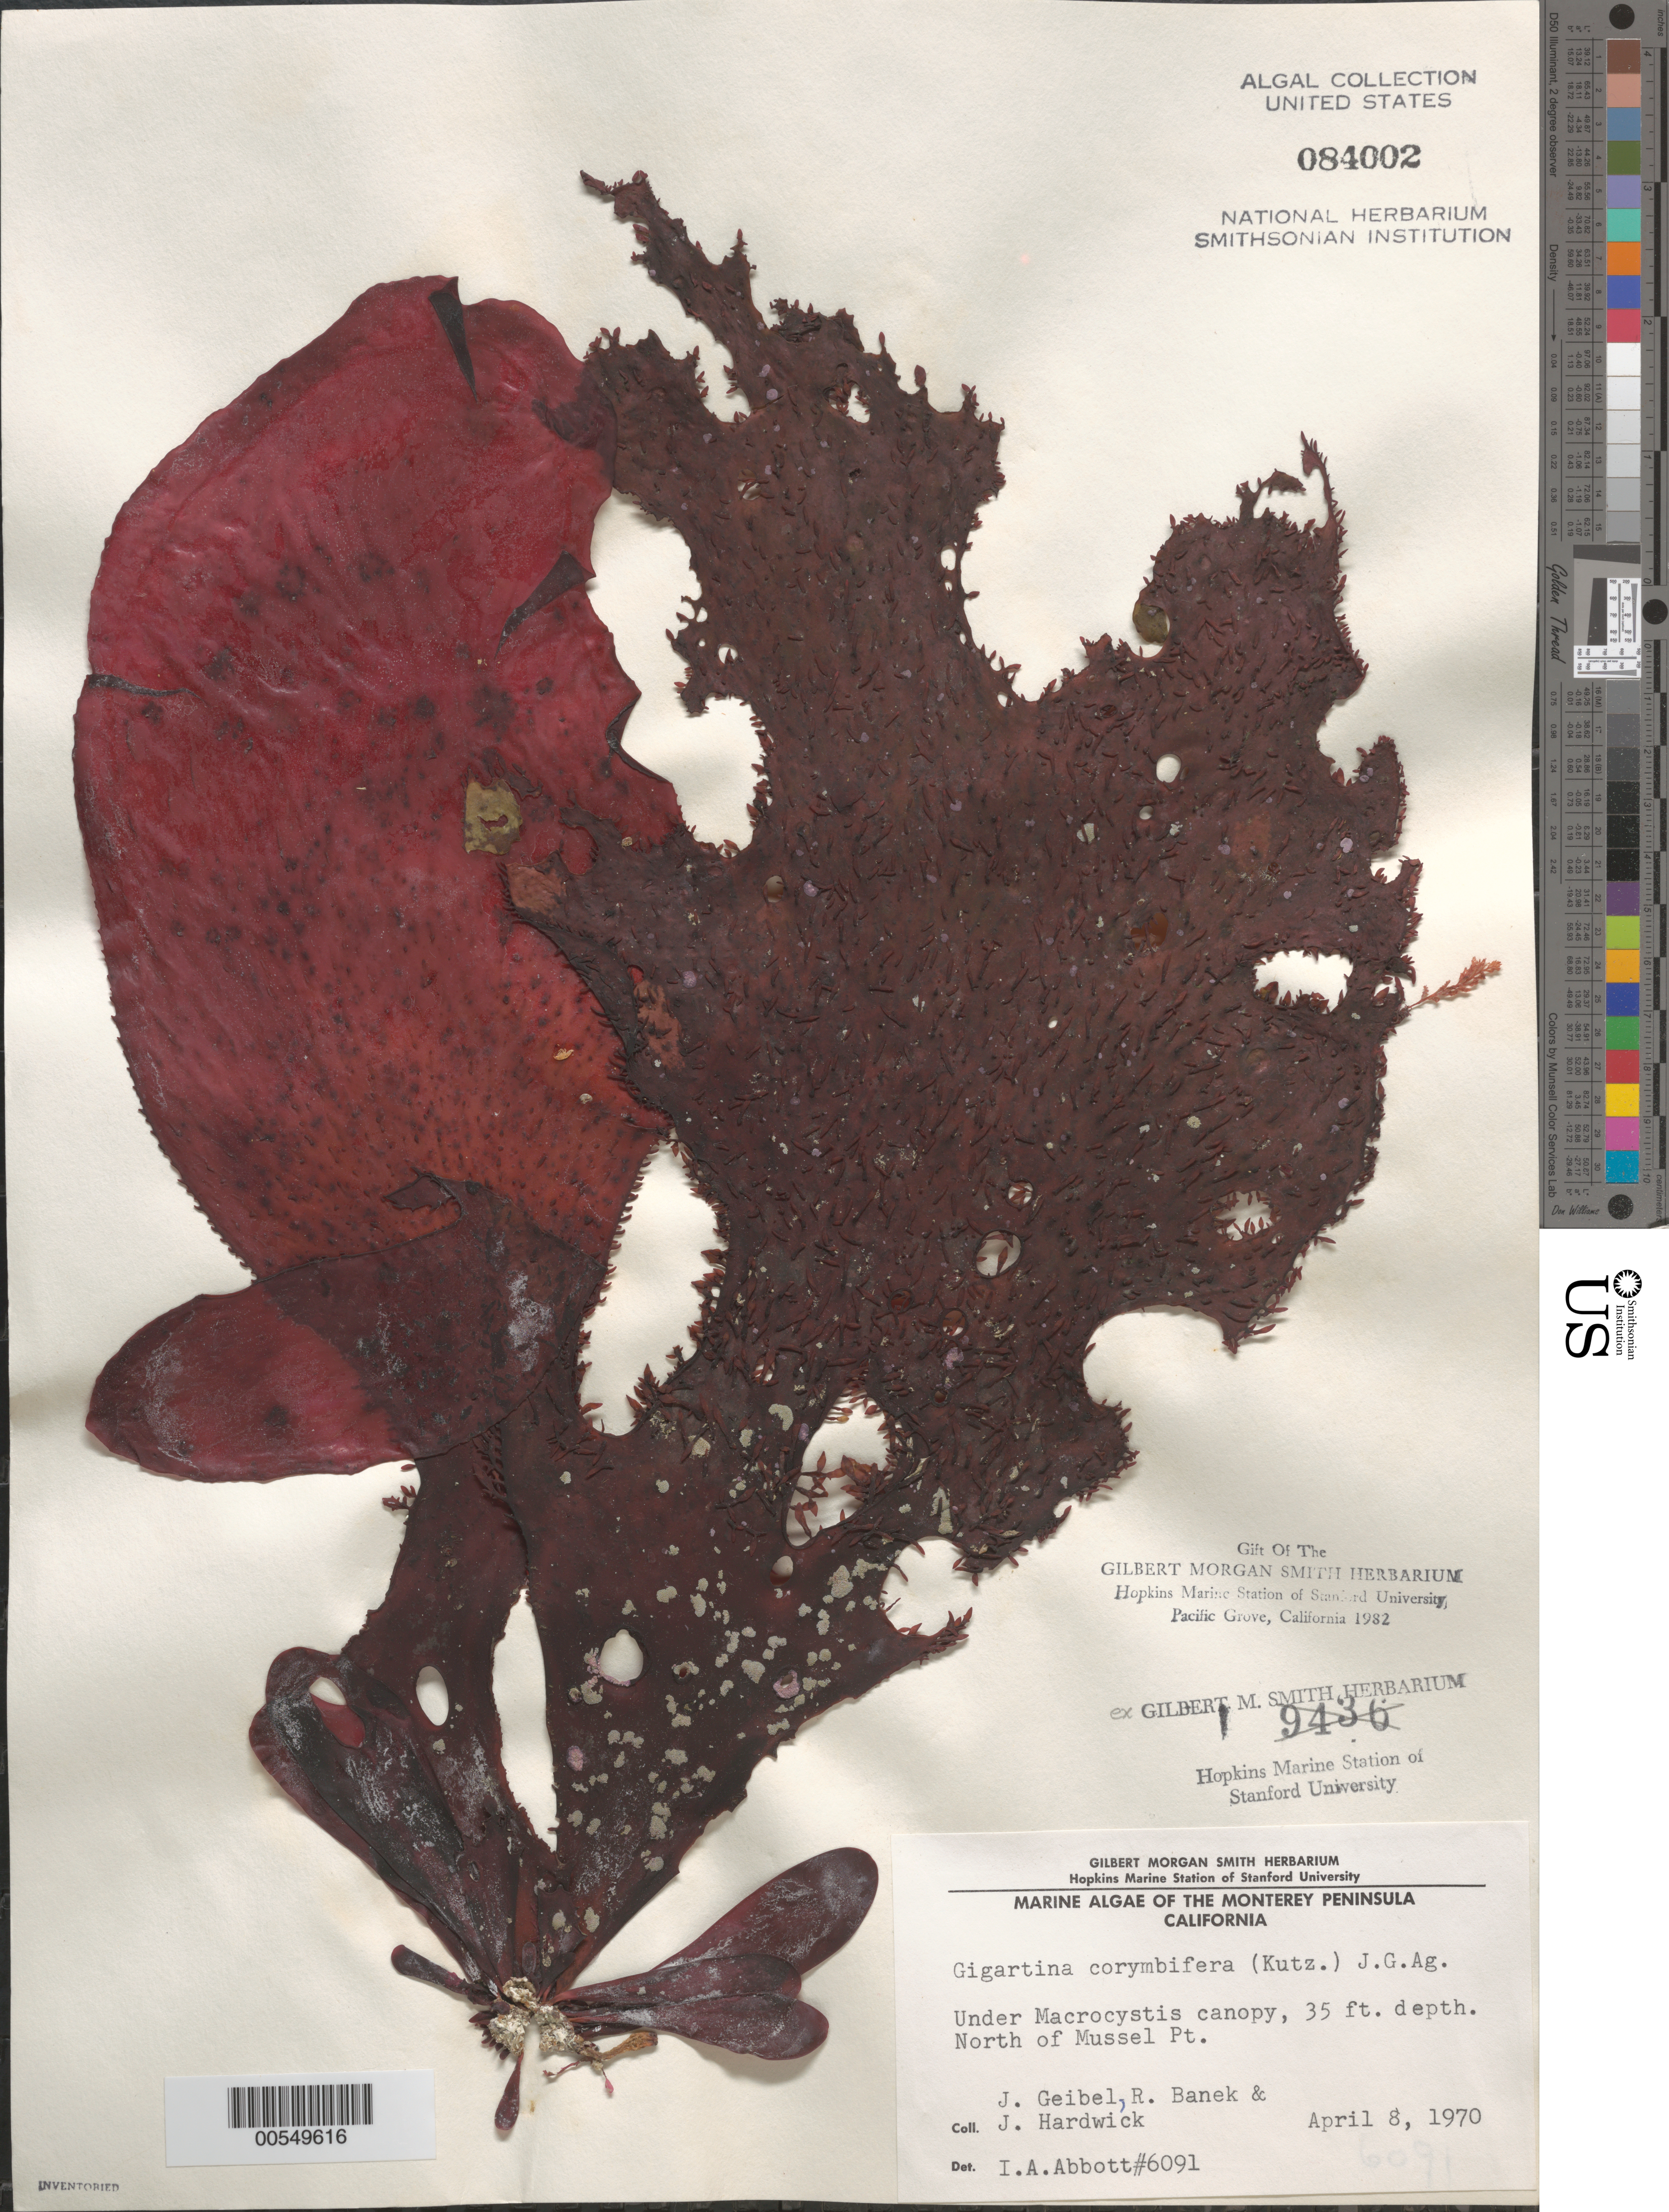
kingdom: Plantae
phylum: Rhodophyta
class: Florideophyceae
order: Gigartinales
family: Gigartinaceae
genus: Chondracanthus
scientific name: Chondracanthus corymbiferus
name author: (Kütz.) Guiry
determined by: Algae name updating Project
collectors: J. Geibel, R. Banek & J. Hardwick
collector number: IAA 6091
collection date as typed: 08 Apr 1970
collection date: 1970-04-08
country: United States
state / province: California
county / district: Monterey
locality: North of Mussel Point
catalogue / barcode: US 84002